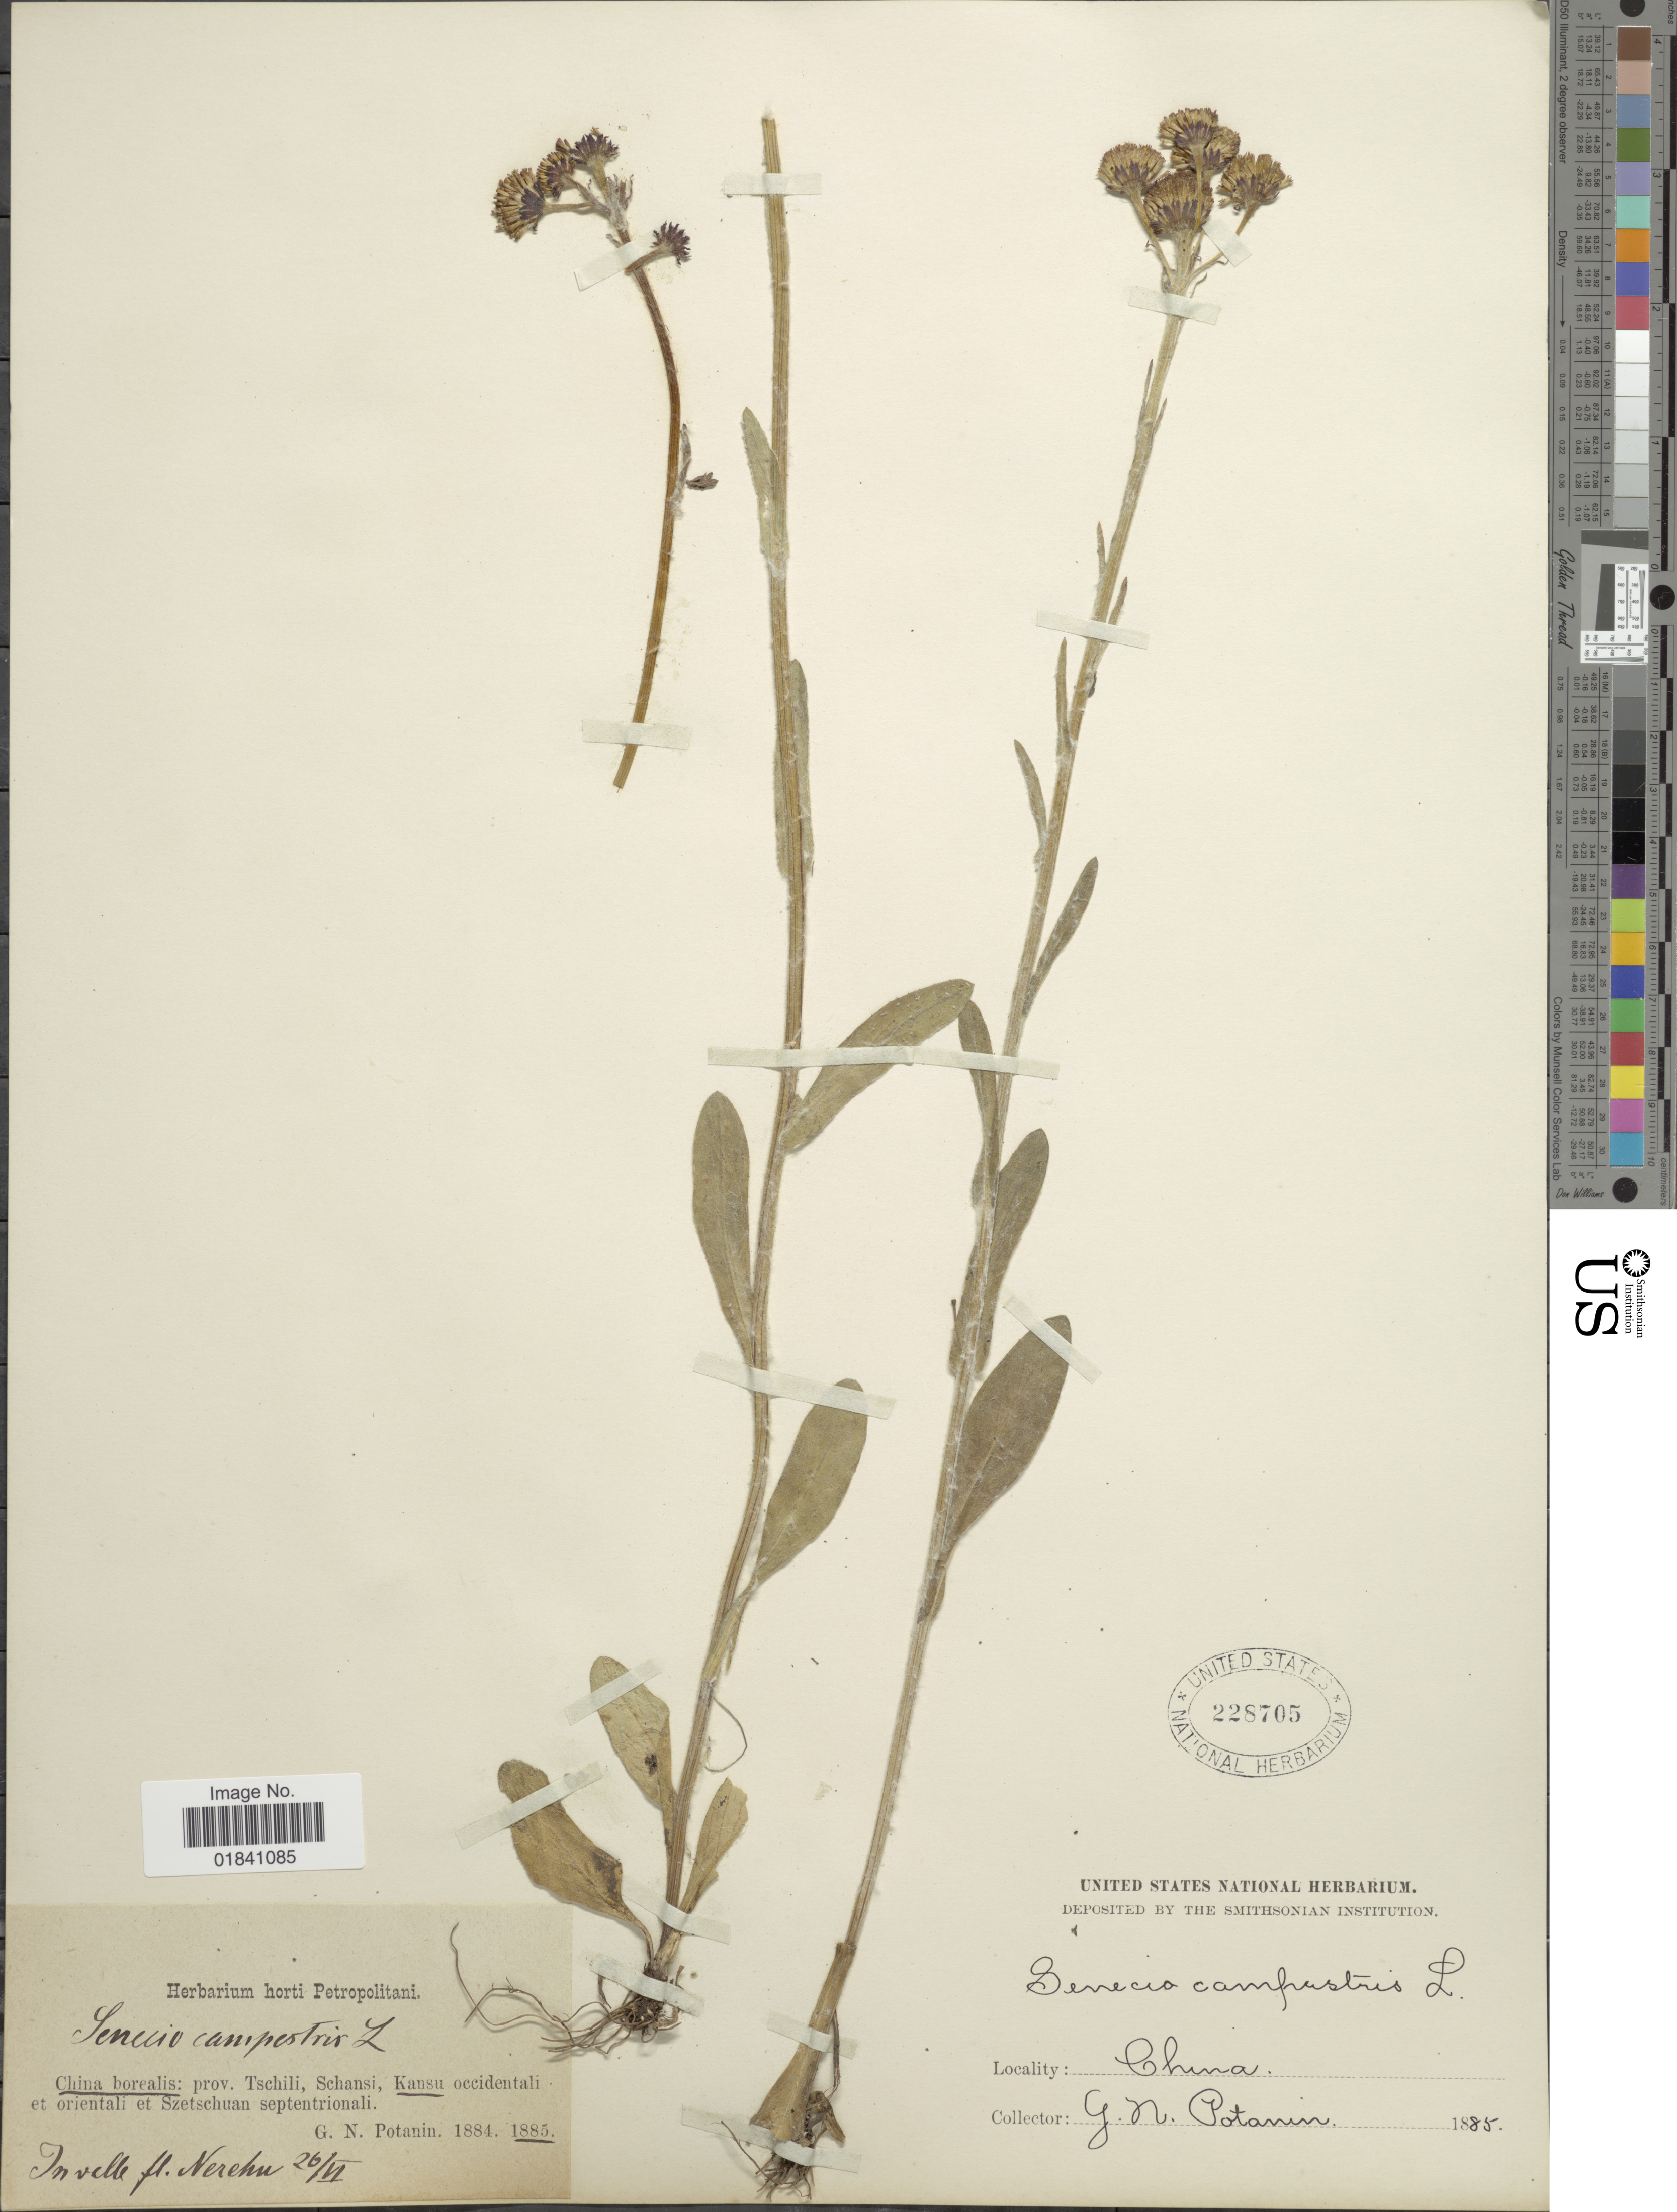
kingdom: Plantae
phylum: Tracheophyta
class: Magnoliopsida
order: Asterales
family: Asteraceae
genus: Senecio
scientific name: Senecio campestris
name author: DC.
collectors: G. Potanin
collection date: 1885-06-25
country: China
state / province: Gansu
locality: China borealis: prov. Tschili, Kansu occidentali et orientali et Szetschuan septentrionali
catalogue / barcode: US 228705